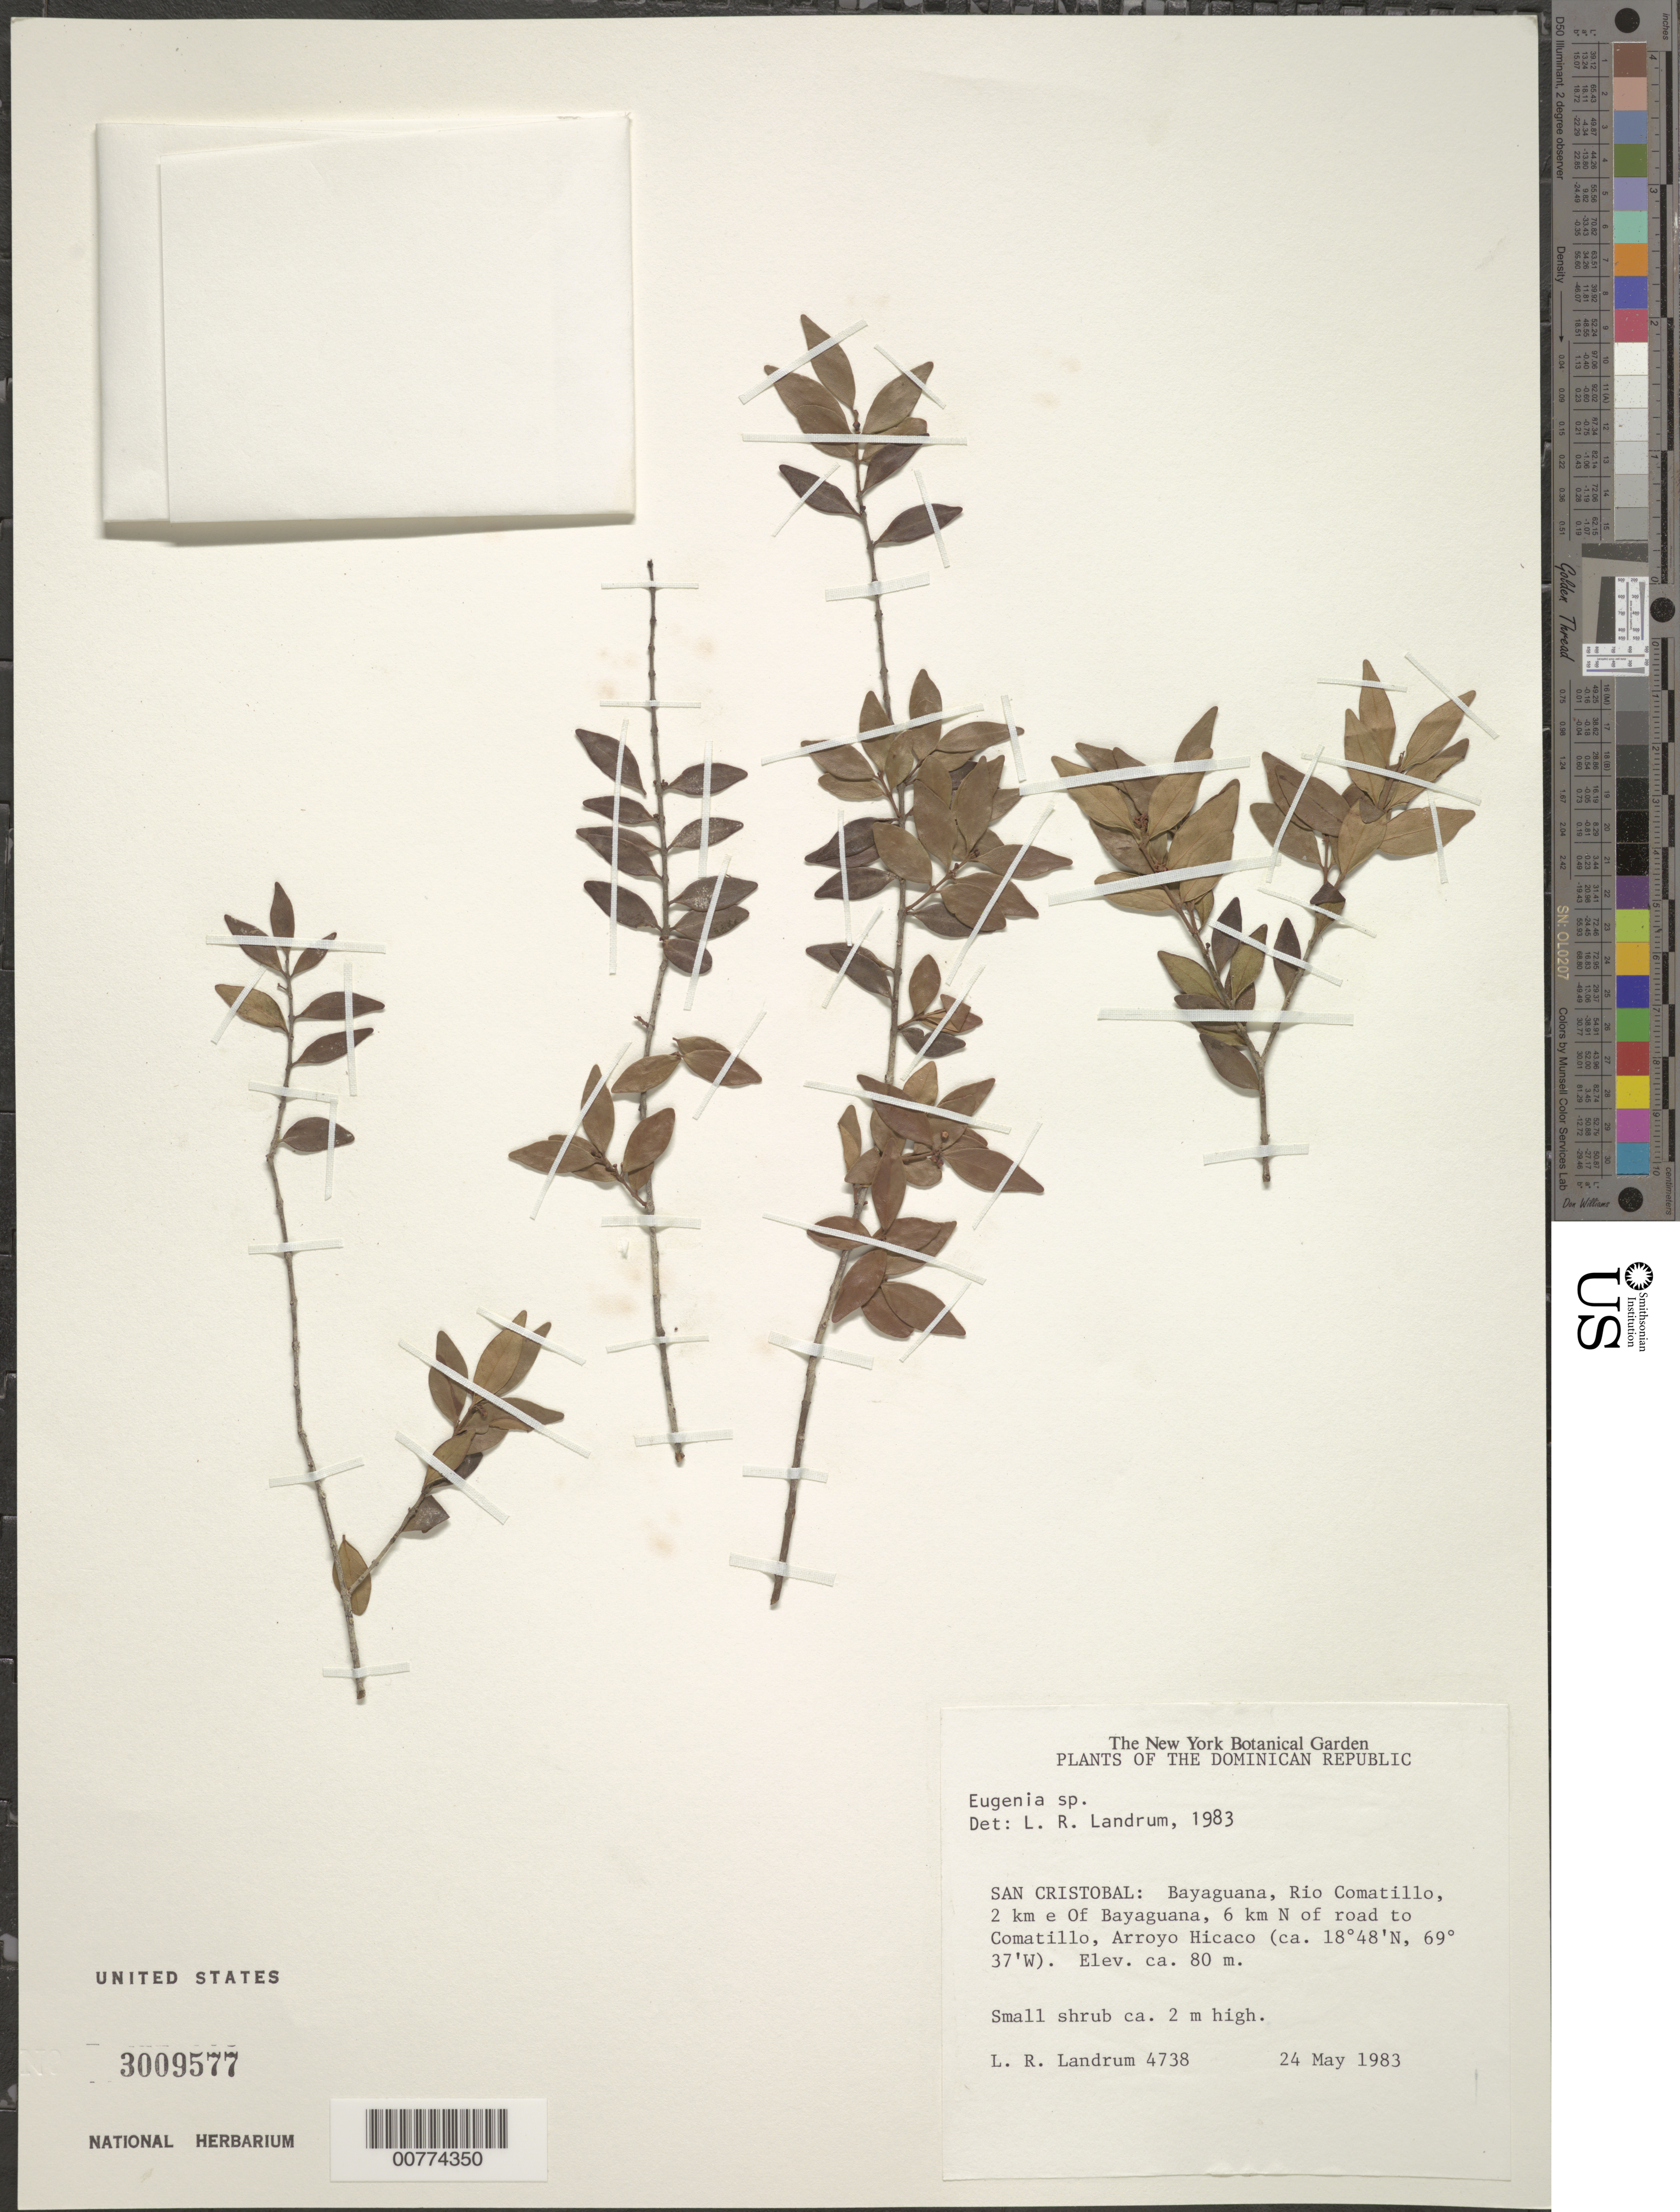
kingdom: Plantae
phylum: Tracheophyta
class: Magnoliopsida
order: Myrtales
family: Myrtaceae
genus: Eugenia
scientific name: Eugenia sp.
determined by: Landrum, L. R.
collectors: L. R. Landrum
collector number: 4738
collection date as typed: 24 May 1983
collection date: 1983-05-24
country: Dominican Republic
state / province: San Cristobal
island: Hispaniola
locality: Bayaguana, Rio Comatillo, 2 km E of Bayaguana, 6 km N of road to Comatillo, Arroyo Hicaco.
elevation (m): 80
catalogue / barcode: US 3009577